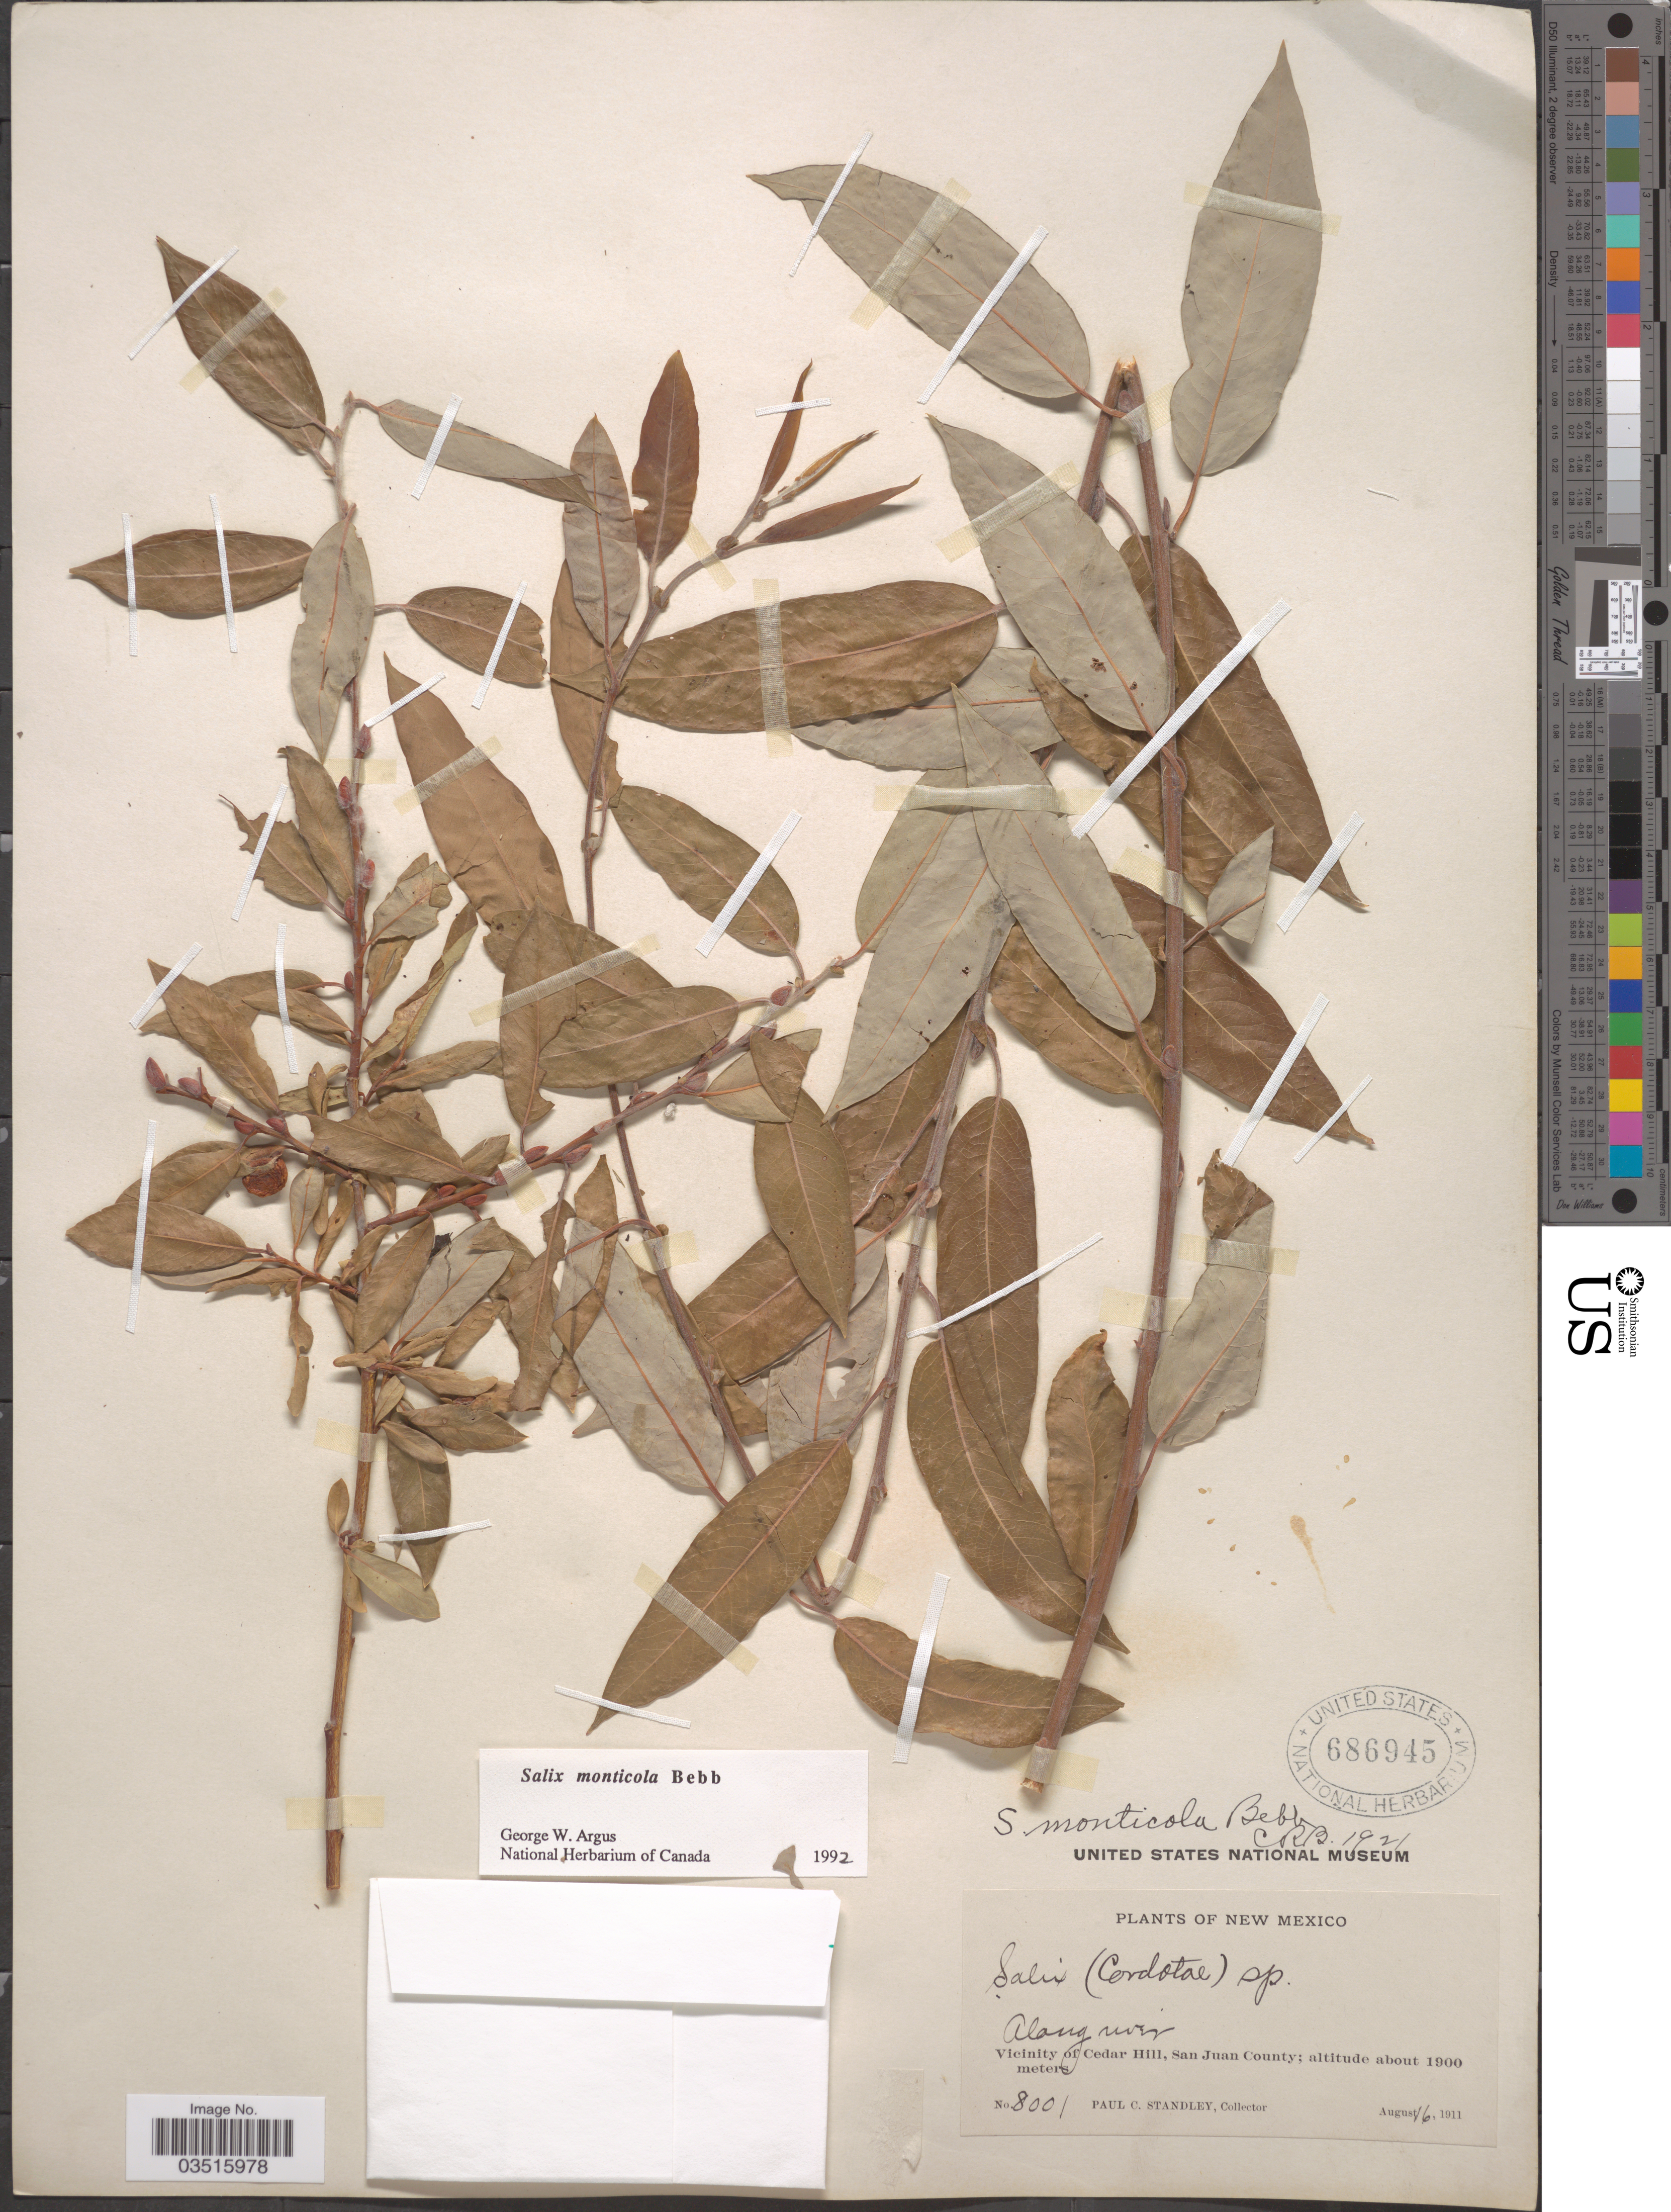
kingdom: Plantae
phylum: Tracheophyta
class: Magnoliopsida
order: Malpighiales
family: Salicaceae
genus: Salix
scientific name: Salix monticola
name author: Bebb.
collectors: P. C. Standley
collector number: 8001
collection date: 1911-08-16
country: United States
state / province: New Mexico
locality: Along river. Vicinity of Cedar Hill, San Juan County.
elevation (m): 1900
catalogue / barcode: US 686945